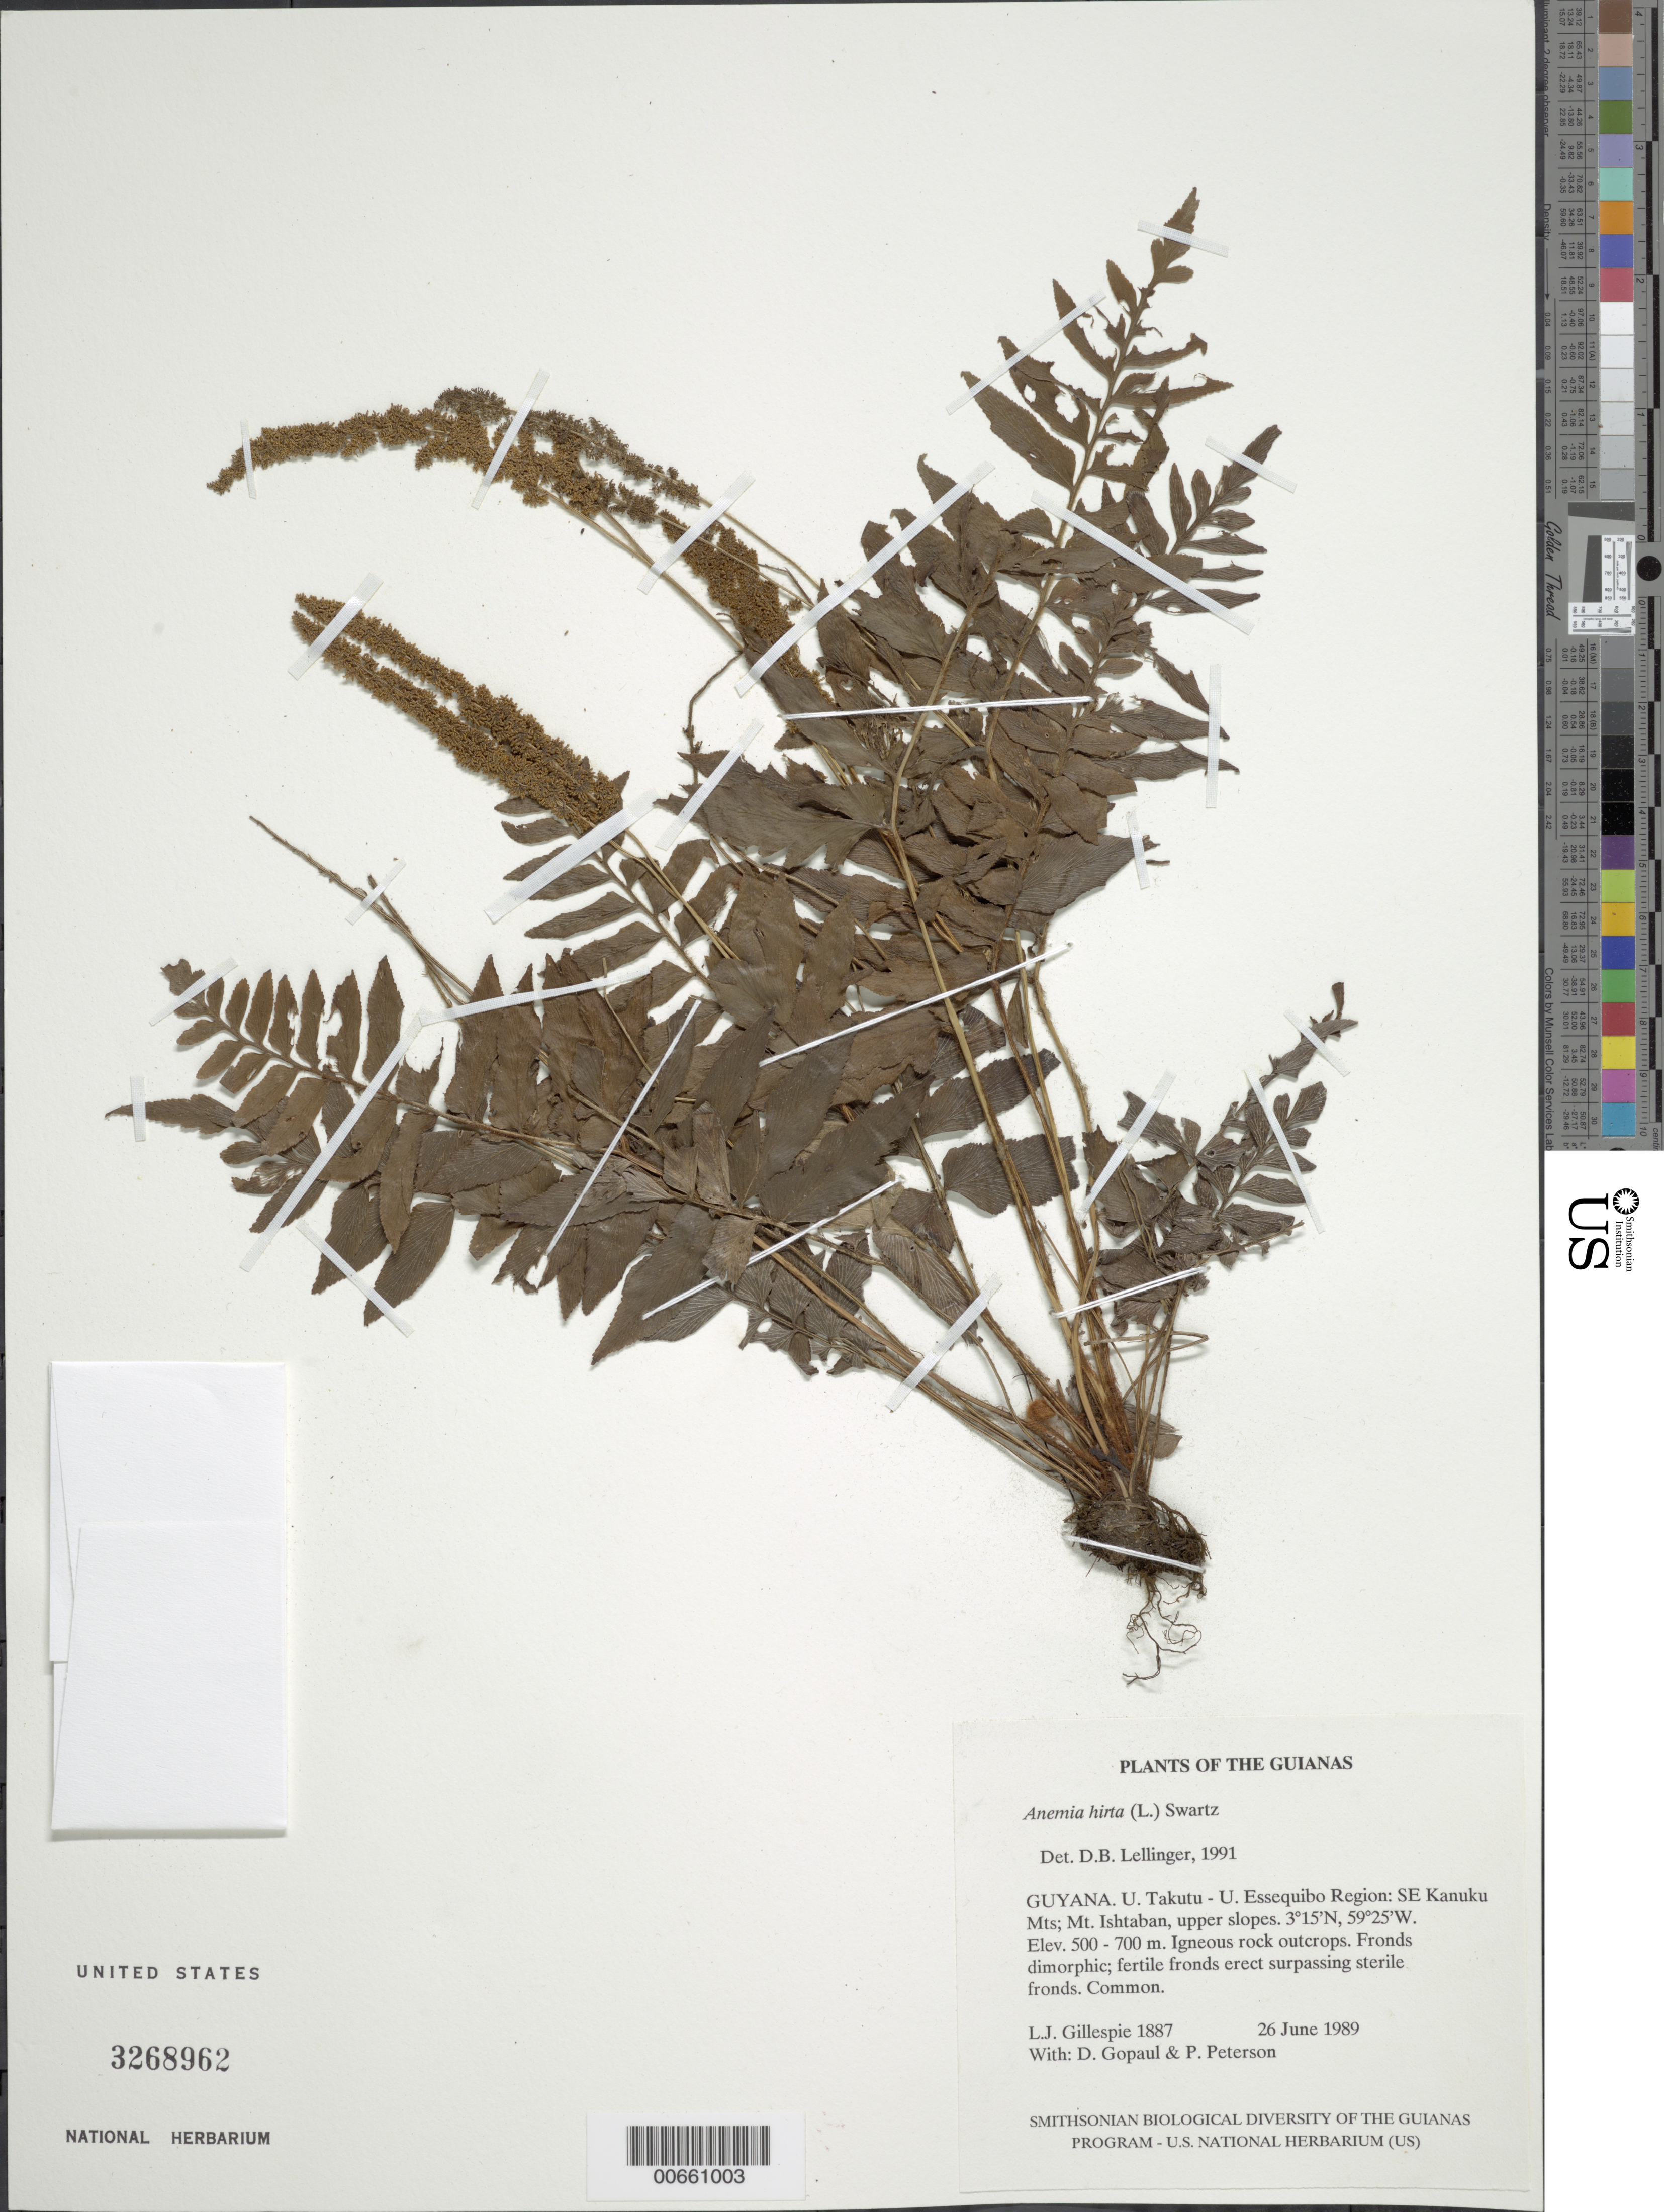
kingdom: Plantae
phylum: Tracheophyta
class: Polypodiopsida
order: Schizaeales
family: Anemiaceae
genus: Anemia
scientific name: Anemia hirta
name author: (L.) Sw.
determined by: Lellinger, David B., (BOT), Smithsonian Institution - National Museum of Natural History (UNITED STATES)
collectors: L. J. Gillespie, D. Gopaul & P. M. Peterson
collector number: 1887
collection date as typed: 26 June 1989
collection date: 1989-06-26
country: Guyana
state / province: U. Takutu-U. Essequibo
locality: SE Kanuku Mts; Mt. Ishtaban, upper slopes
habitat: Igneous rock outcrops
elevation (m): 500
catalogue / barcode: US 3268962